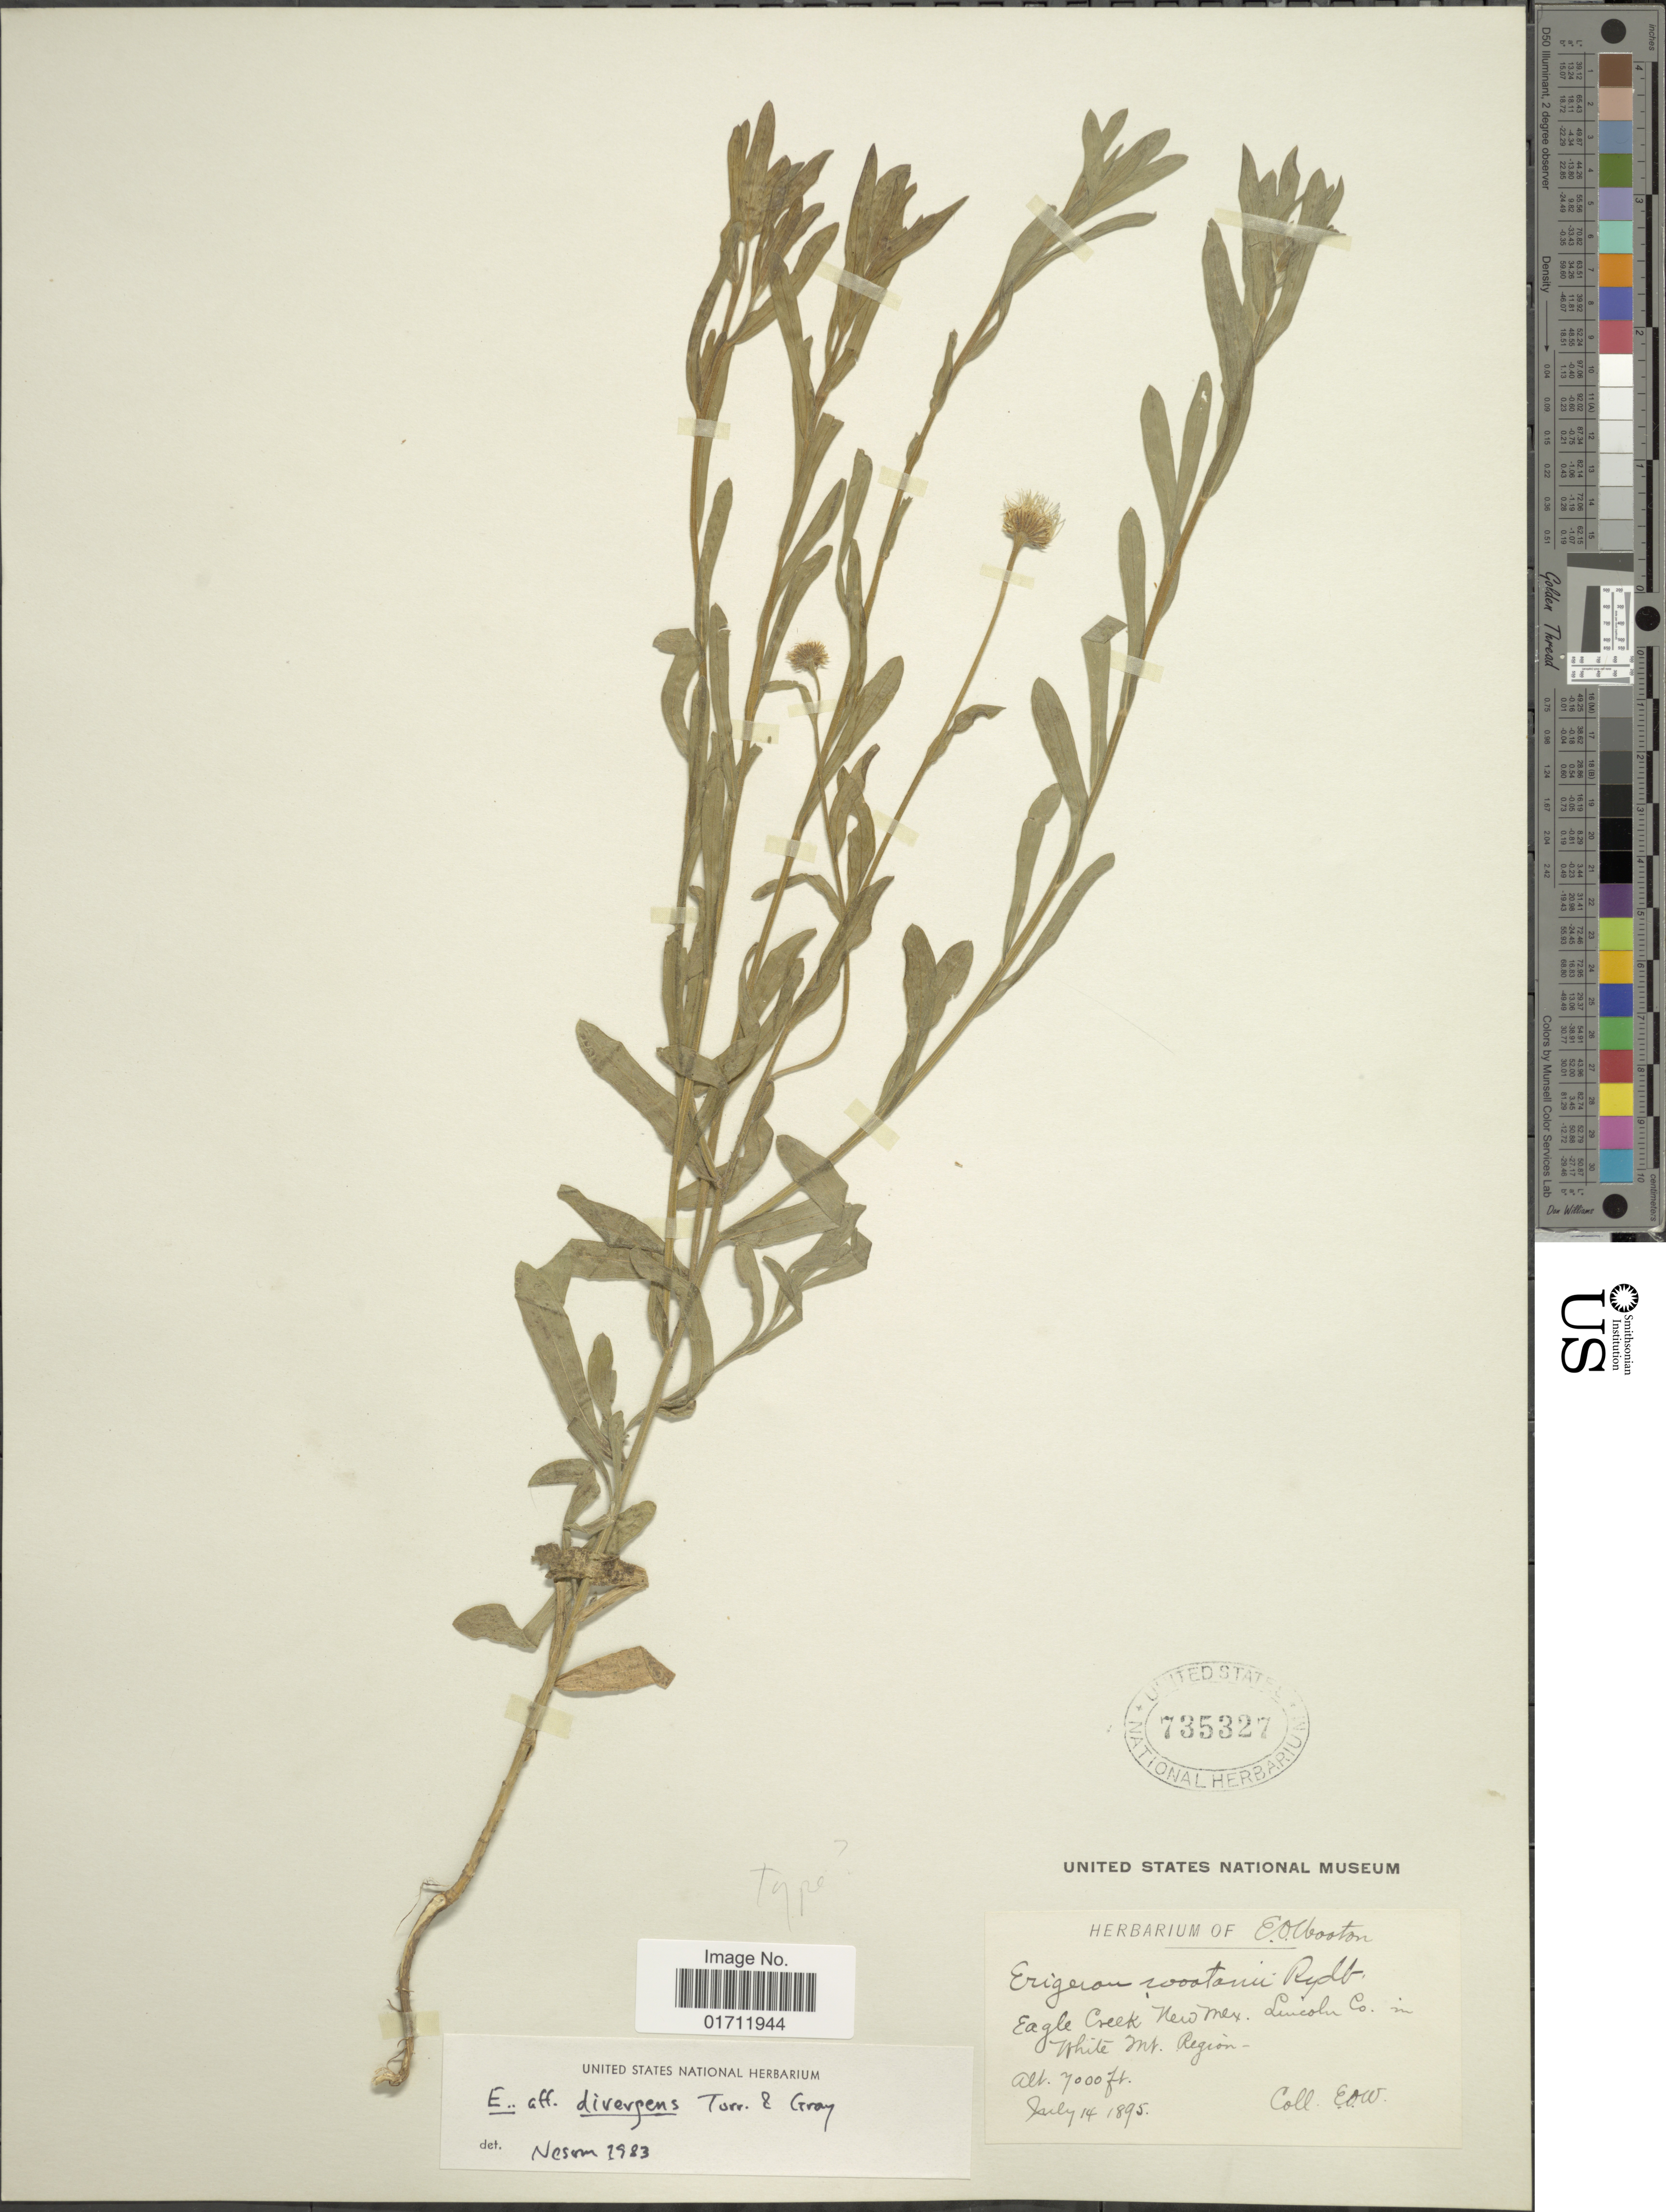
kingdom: Plantae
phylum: Tracheophyta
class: Magnoliopsida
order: Asterales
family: Asteraceae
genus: Erigeron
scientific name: Erigeron divergens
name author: Torr. & A. Gray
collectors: E. O. Wooton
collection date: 1895-07-14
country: United States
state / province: New Mexico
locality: Eagle Creek, Lincoln Co in White Mt Region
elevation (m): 2134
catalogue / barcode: US 735327